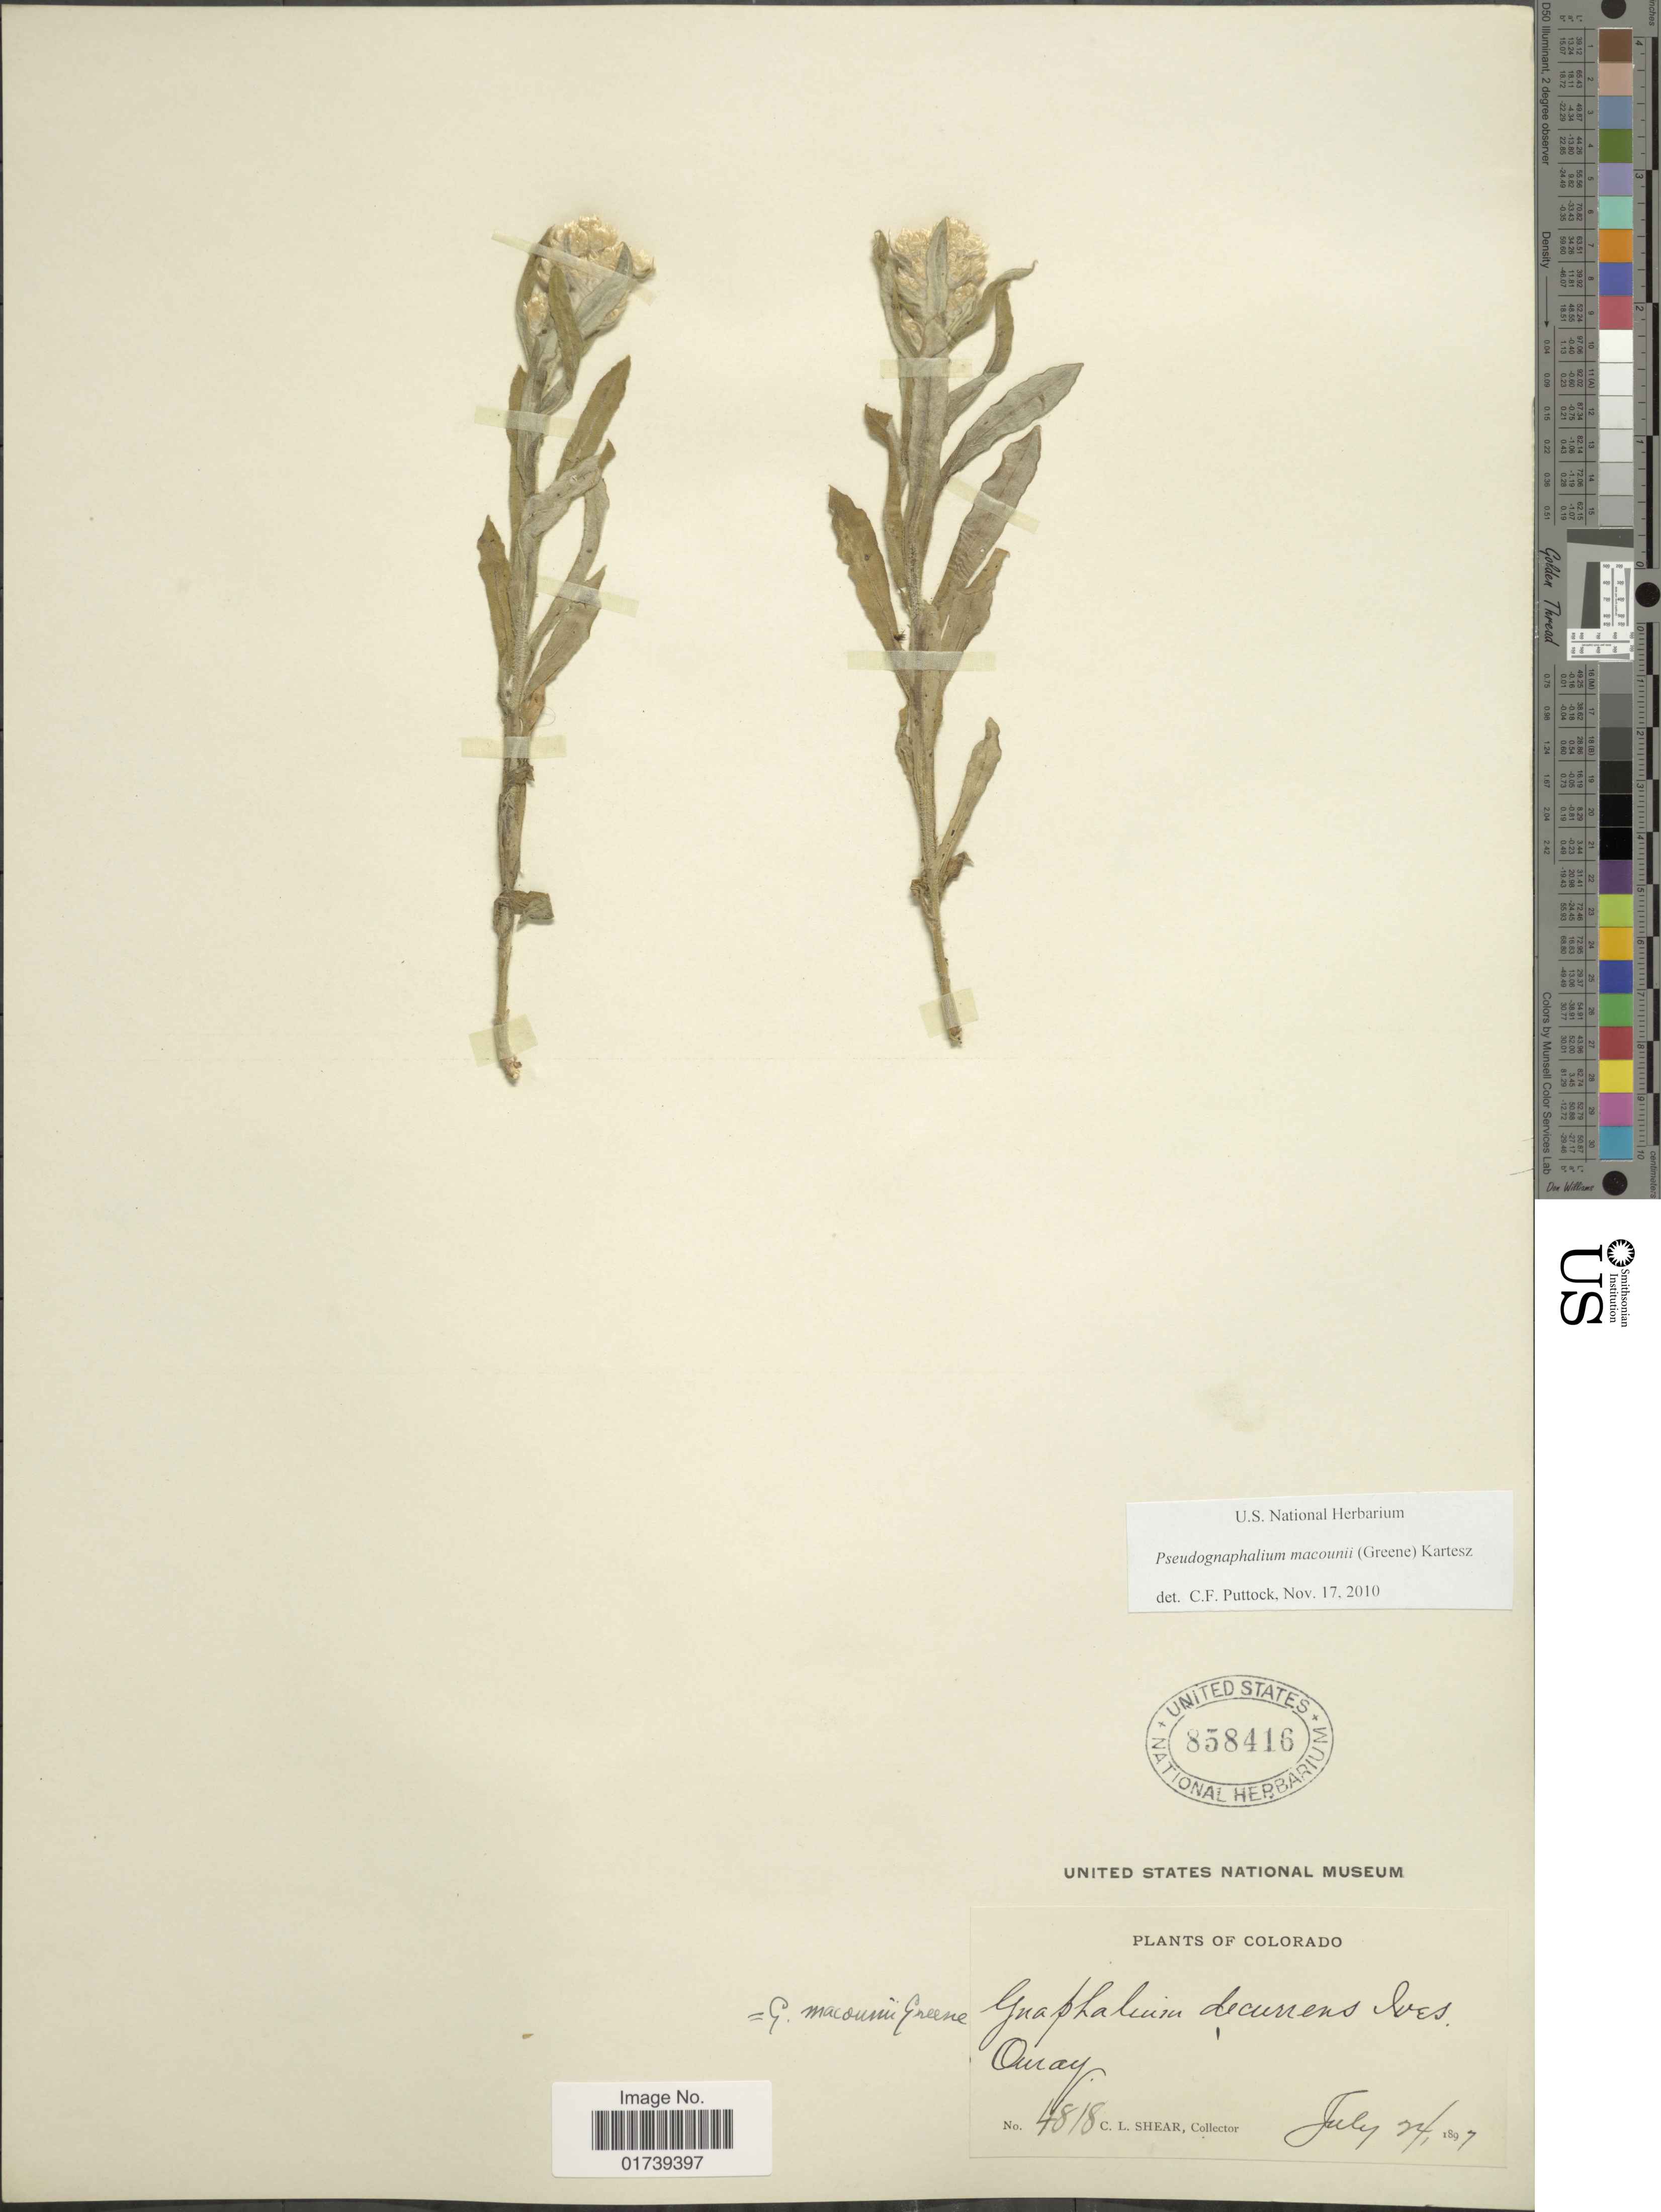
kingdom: Plantae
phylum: Tracheophyta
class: Magnoliopsida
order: Asterales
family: Asteraceae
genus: Pseudognaphalium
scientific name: Pseudognaphalium macounii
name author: (Greene) Kartesz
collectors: C. L. Shear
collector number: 4818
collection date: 1897-07-24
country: United States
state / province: Colorado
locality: Ouray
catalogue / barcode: US 858416